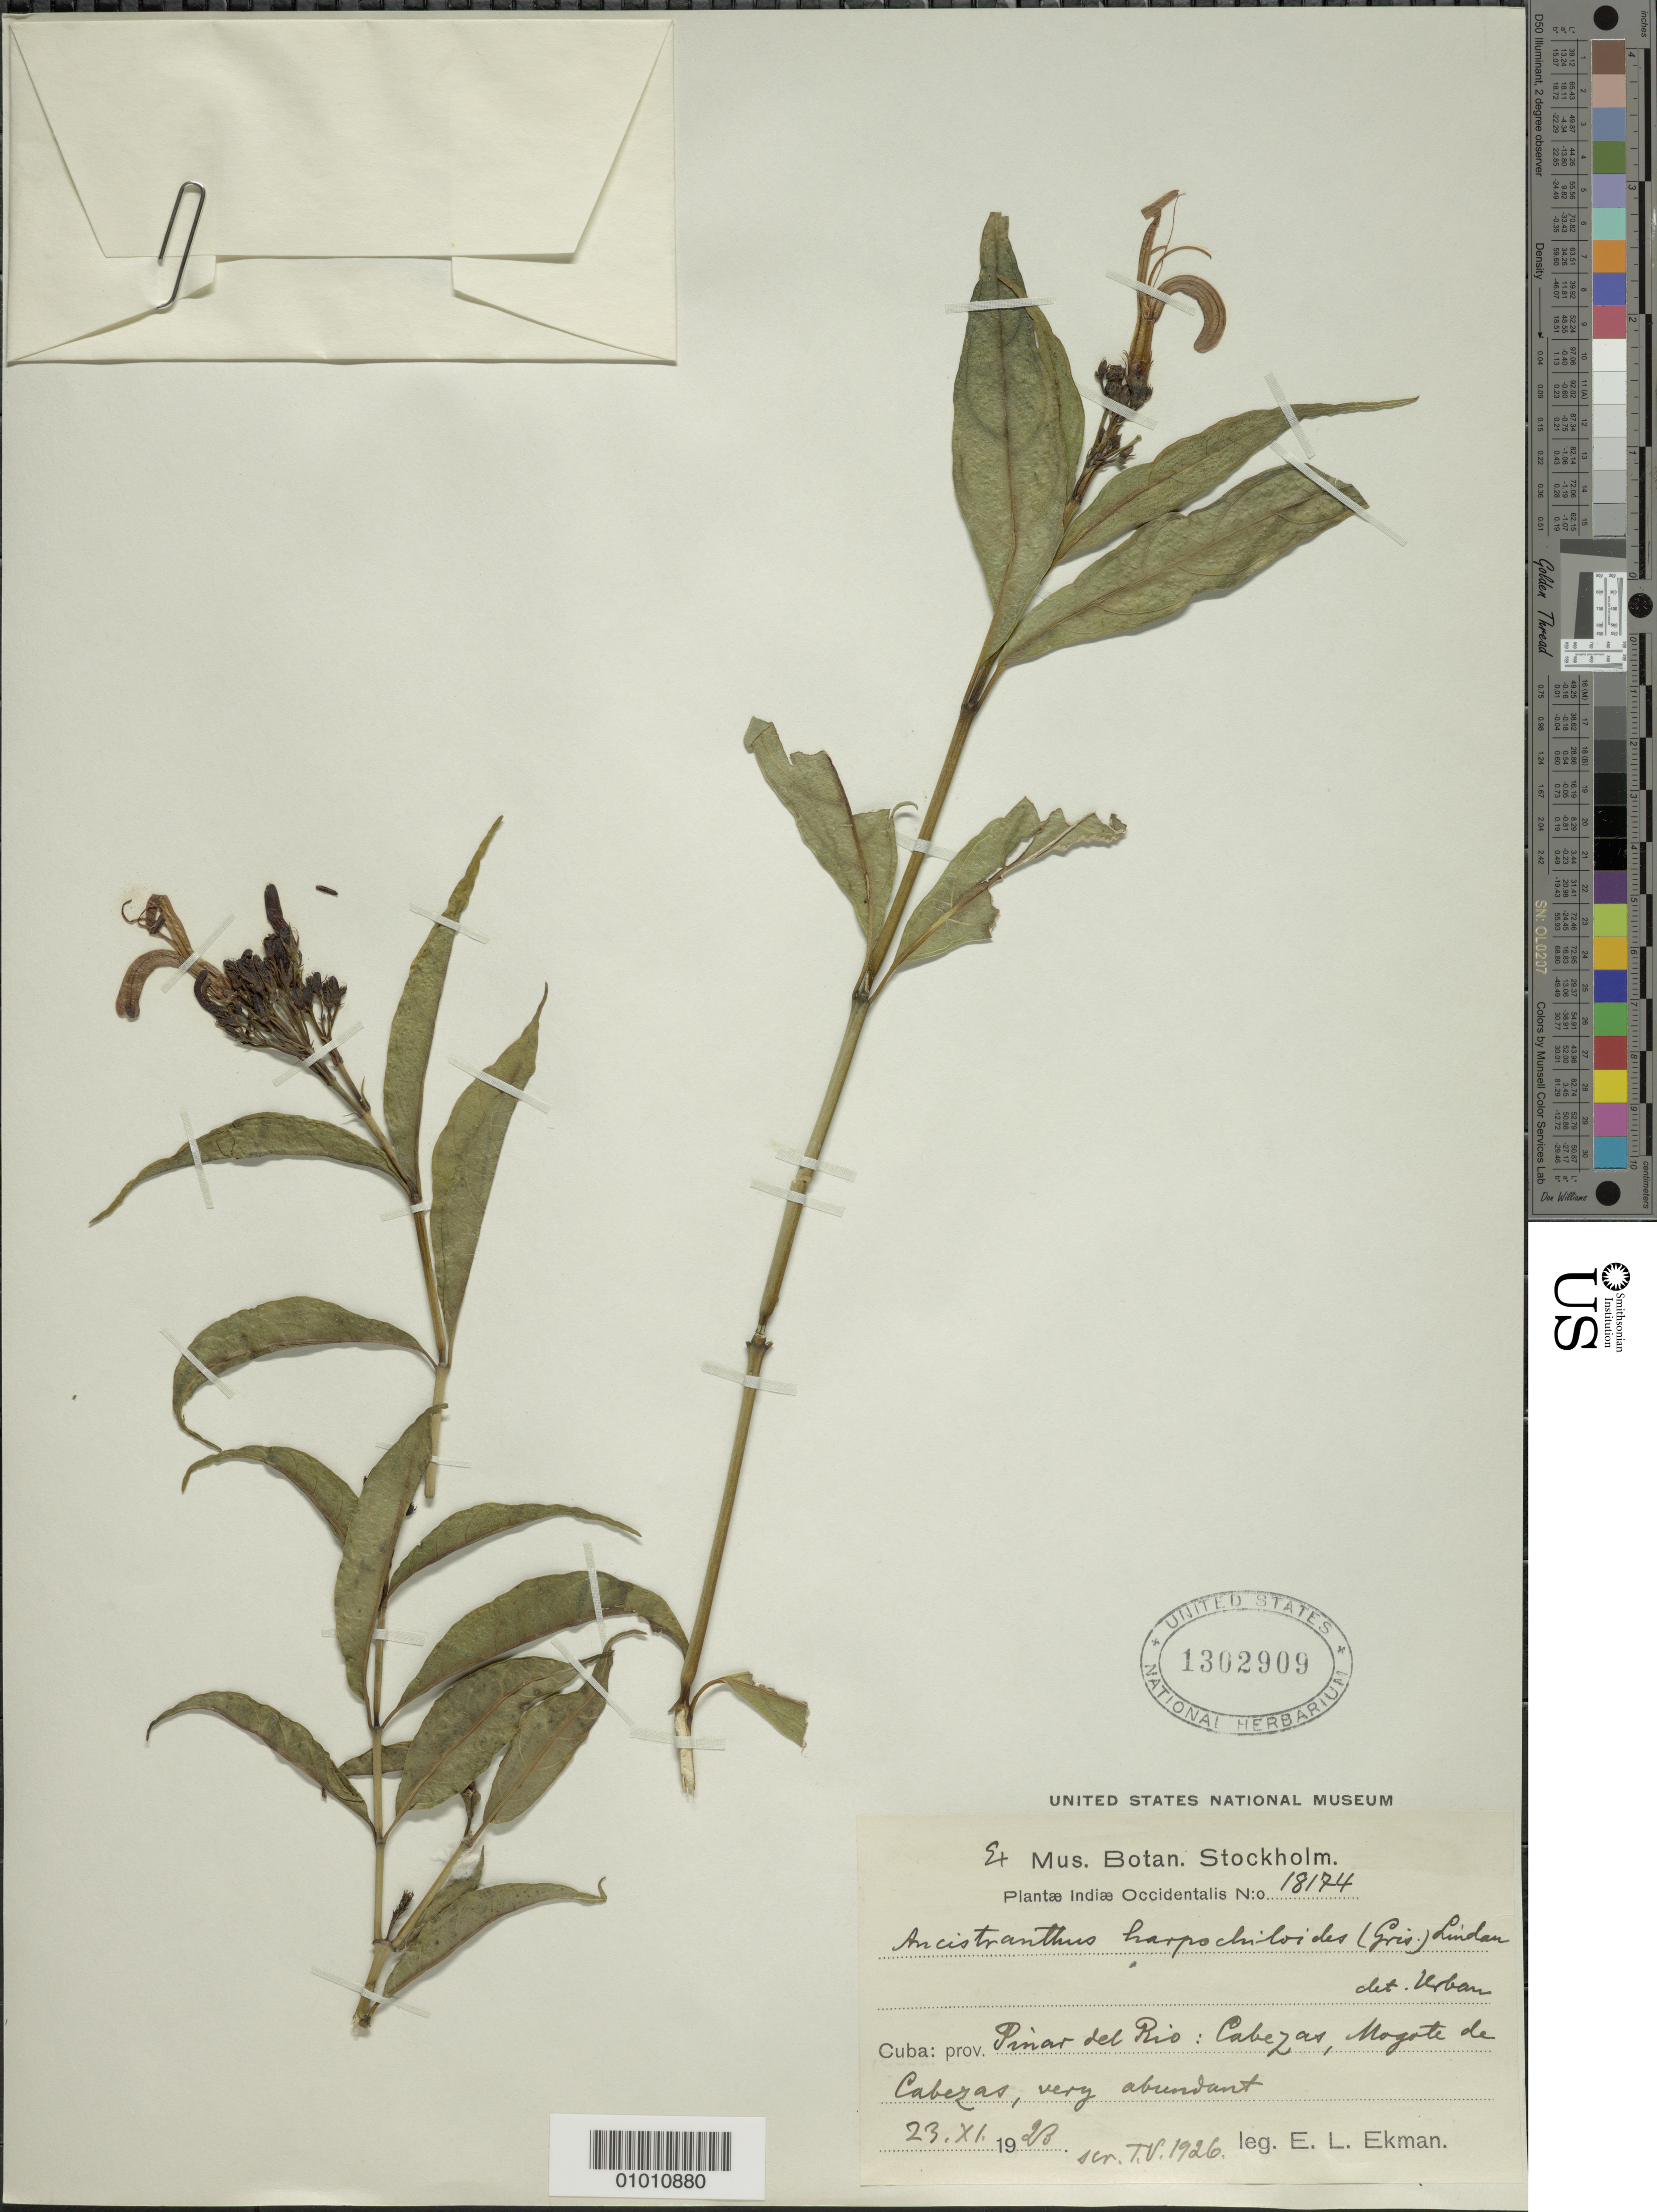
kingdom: Plantae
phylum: Tracheophyta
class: Magnoliopsida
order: Lamiales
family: Acanthaceae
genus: Ancistranthus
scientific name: Ancistranthus harpochiloides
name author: (Griseb.) Lindau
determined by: Urban, --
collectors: E. L. Ekman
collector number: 18174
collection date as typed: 23 Nov 1923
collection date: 1923-11-23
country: Cuba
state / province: Pinar del Rio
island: Cuba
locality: Cabezas, Mogote de Cabezas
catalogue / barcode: US 1302909